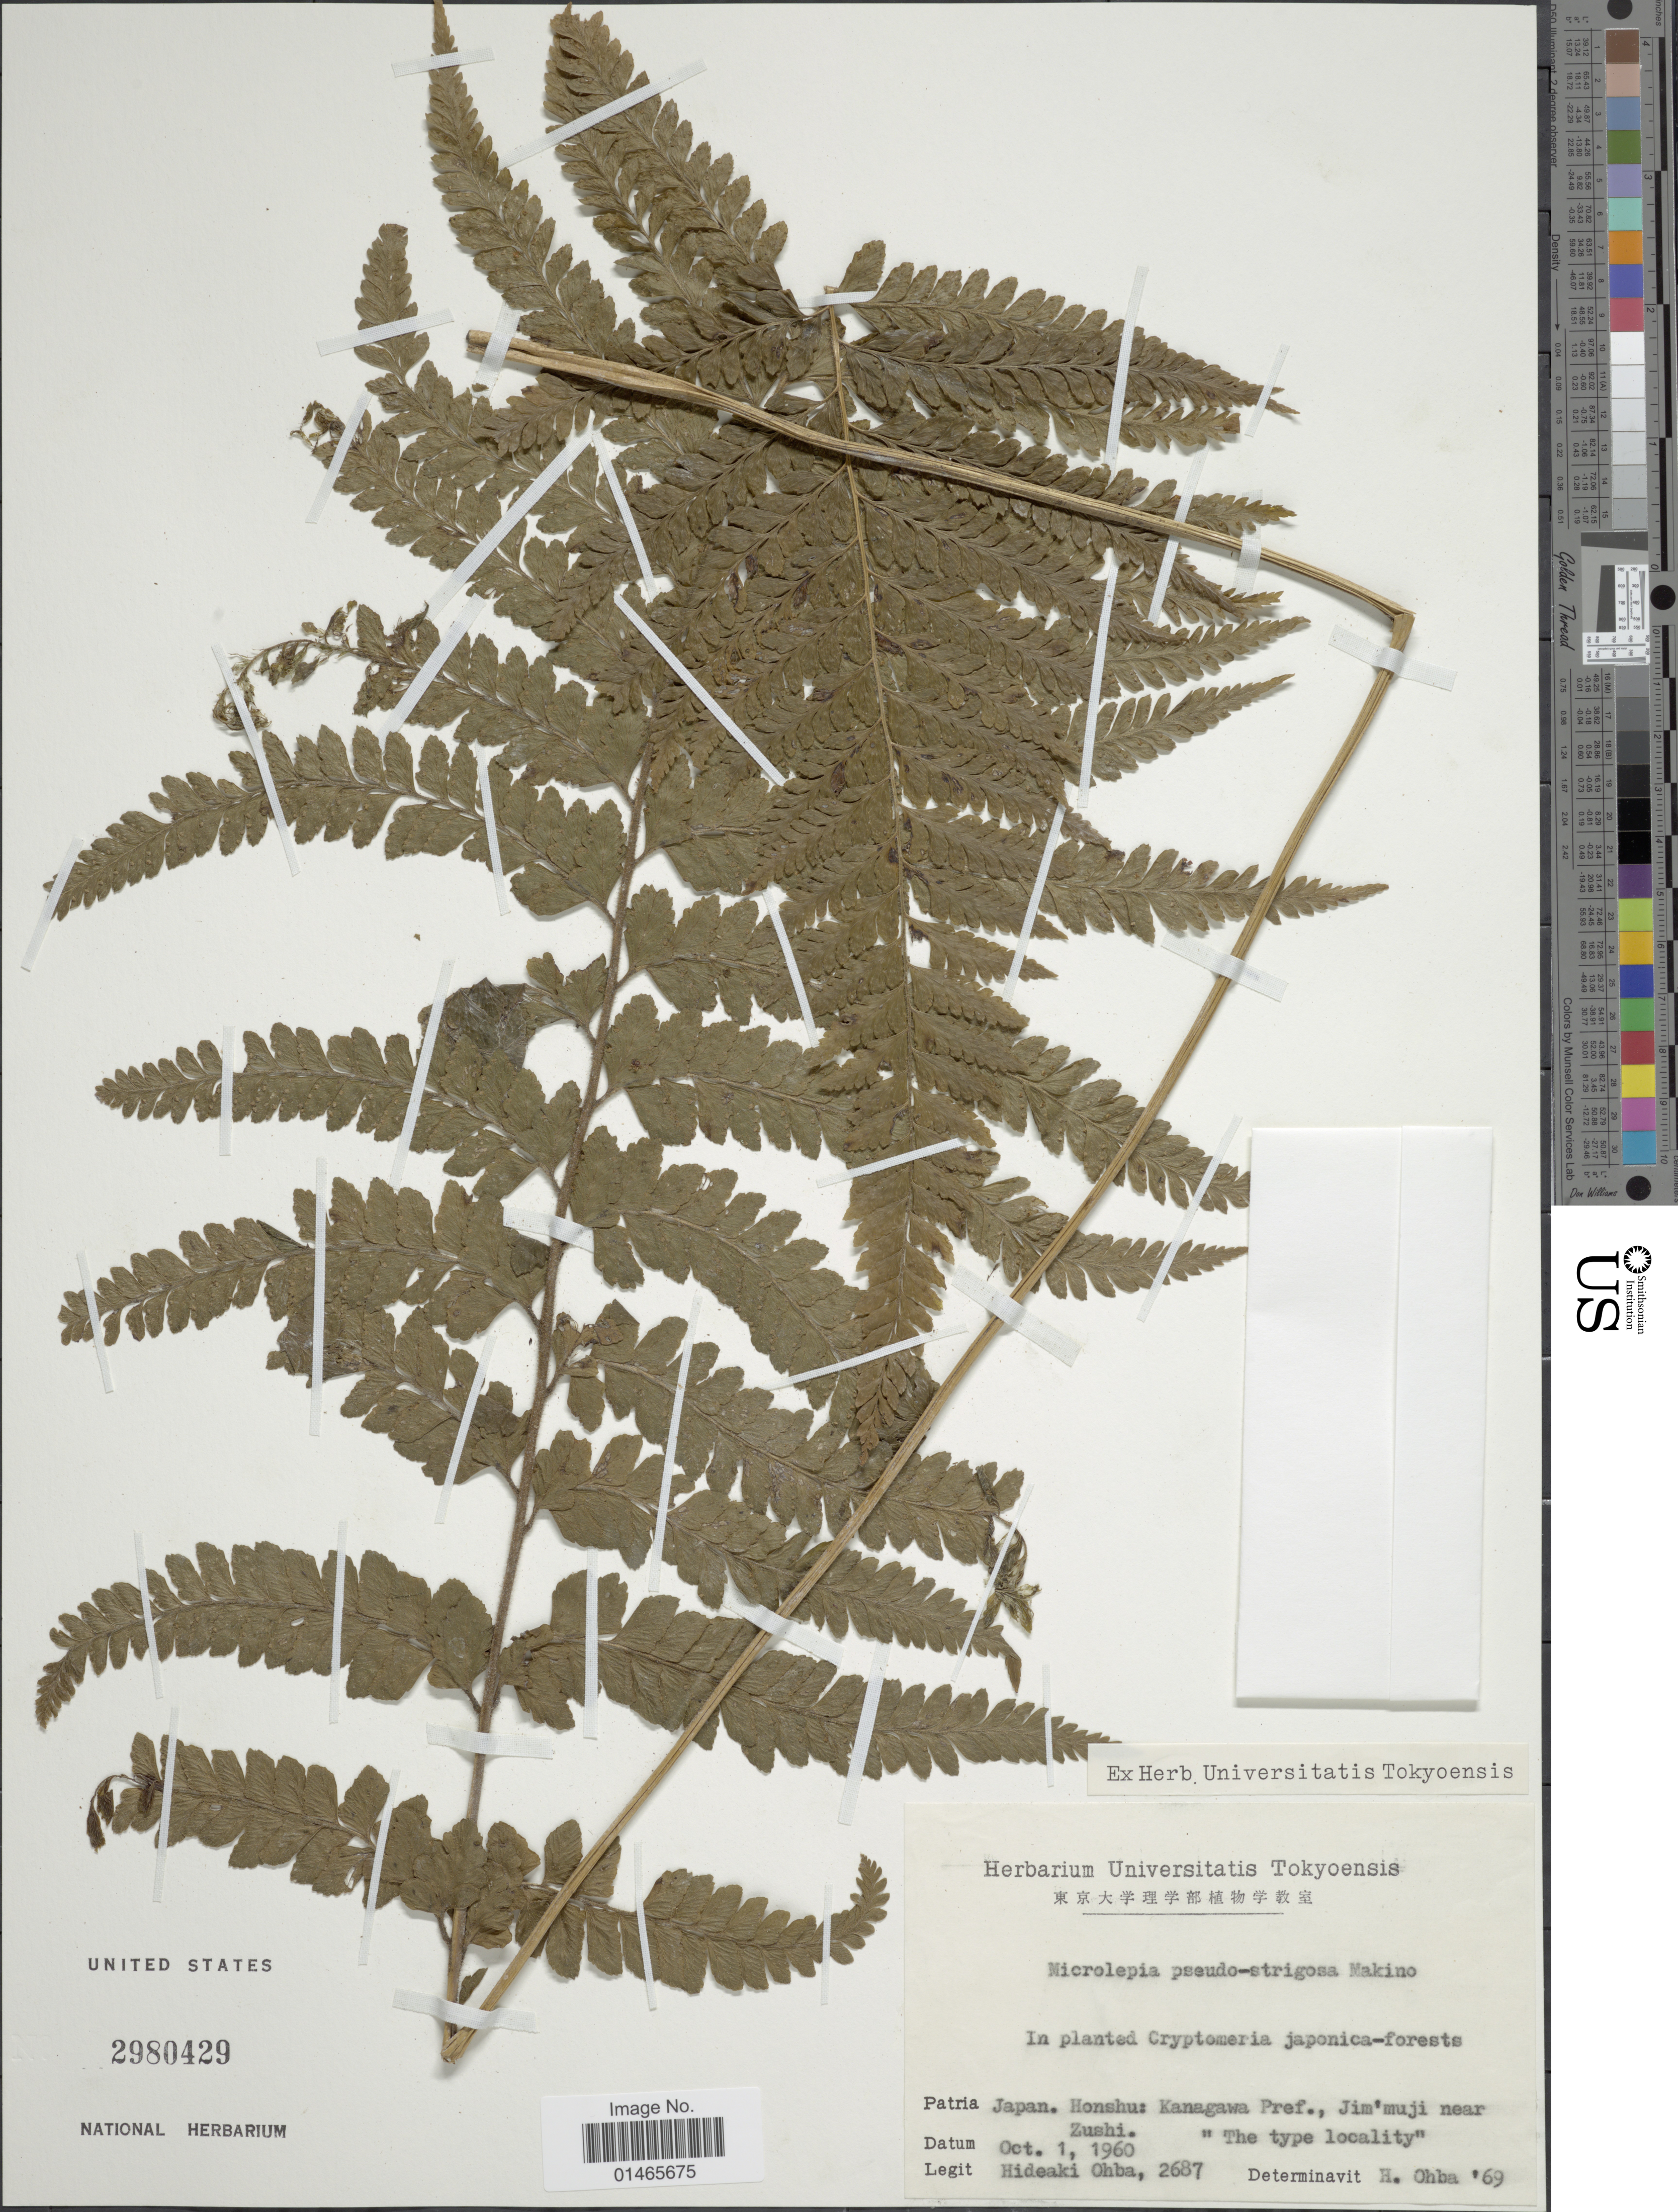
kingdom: Plantae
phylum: Tracheophyta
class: Polypodiopsida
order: Polypodiales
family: Dennstaedtiaceae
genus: Microlepia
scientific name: Microlepia pseudostrigosa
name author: Makino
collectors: H. Ohba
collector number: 2687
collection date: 1960-10-01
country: Japan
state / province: Kanagawa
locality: Honshu, Jim'muji near Zushi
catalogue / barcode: US 2980429